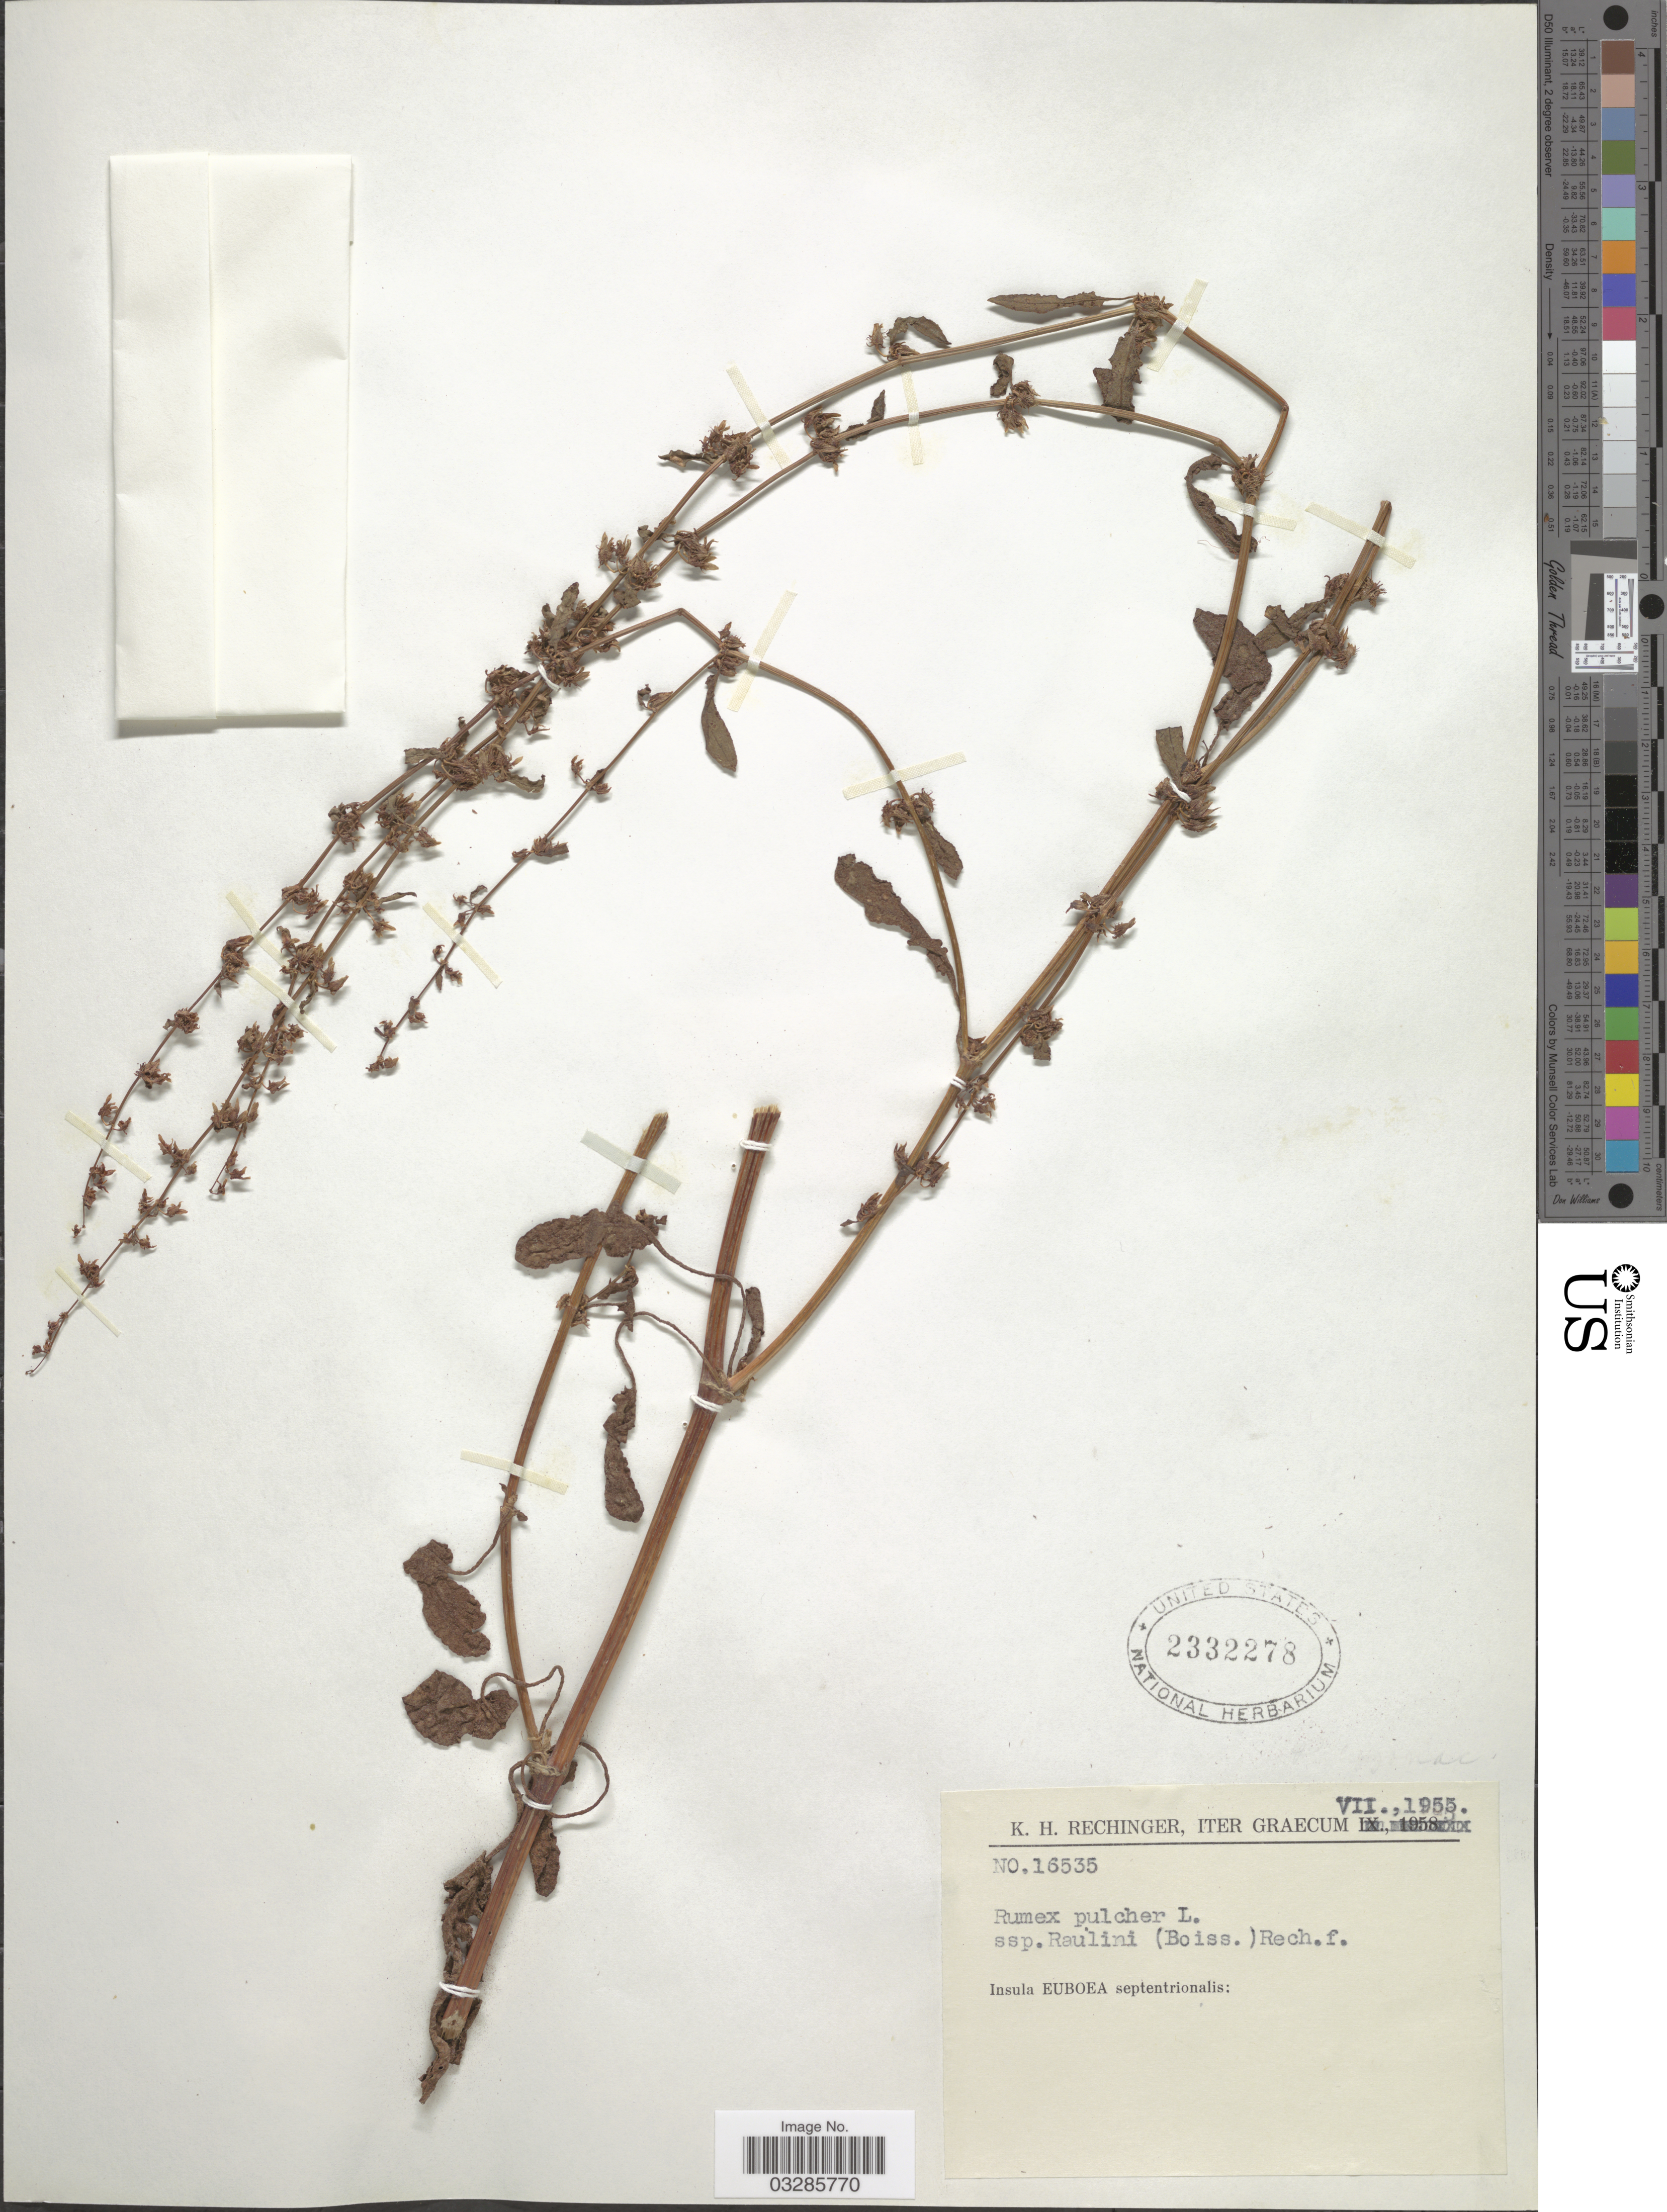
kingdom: Plantae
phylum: Tracheophyta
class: Magnoliopsida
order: Caryophyllales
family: Polygonaceae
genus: Rumex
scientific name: Rumex pulcher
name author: L.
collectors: K. H. Rechinger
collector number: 16535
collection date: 1955-07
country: Greece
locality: Iter Graecum, Insula Euboea septentrionalis.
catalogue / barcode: US 2332278